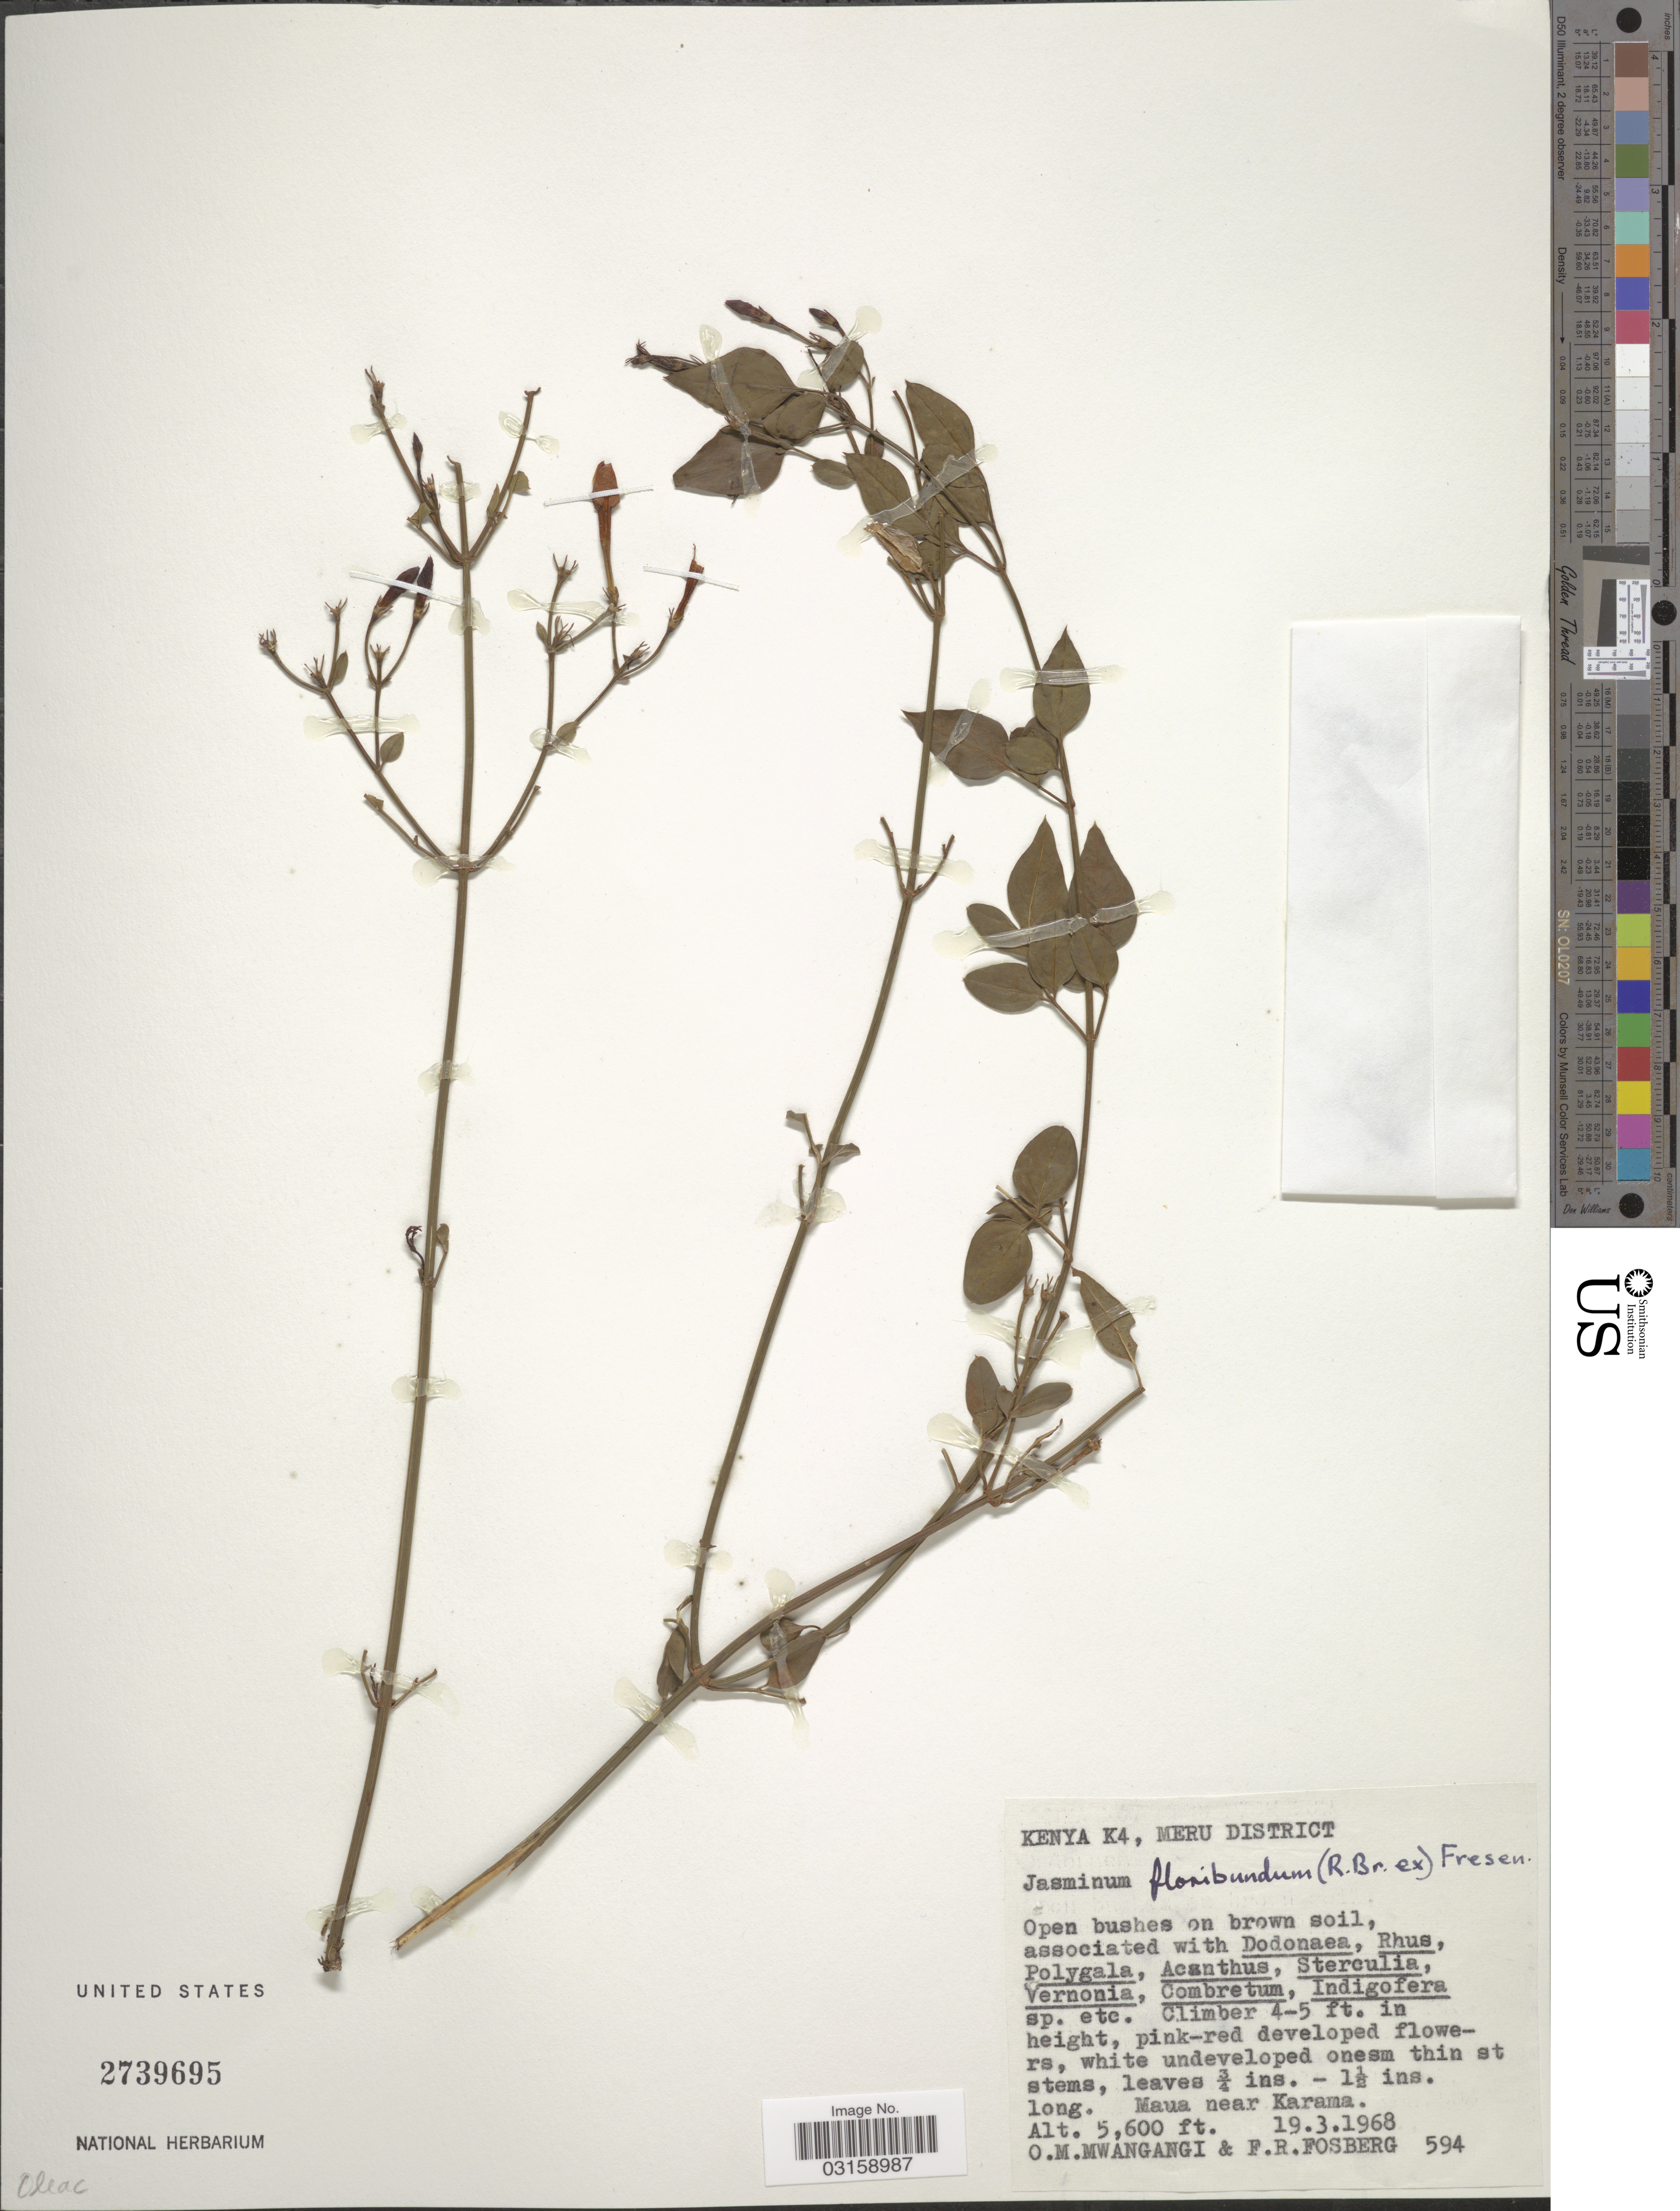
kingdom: Plantae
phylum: Tracheophyta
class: Magnoliopsida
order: Lamiales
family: Oleaceae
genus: Jasminum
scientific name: Jasminum floribundum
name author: R. Br. ex Fresen.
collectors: O. M. Mwangangi & F. R. Fosberg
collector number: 594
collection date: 1968-03-19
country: Kenya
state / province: Meru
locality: K4. Meru District. Maua near Karama.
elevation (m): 1707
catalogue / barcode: US 2739695